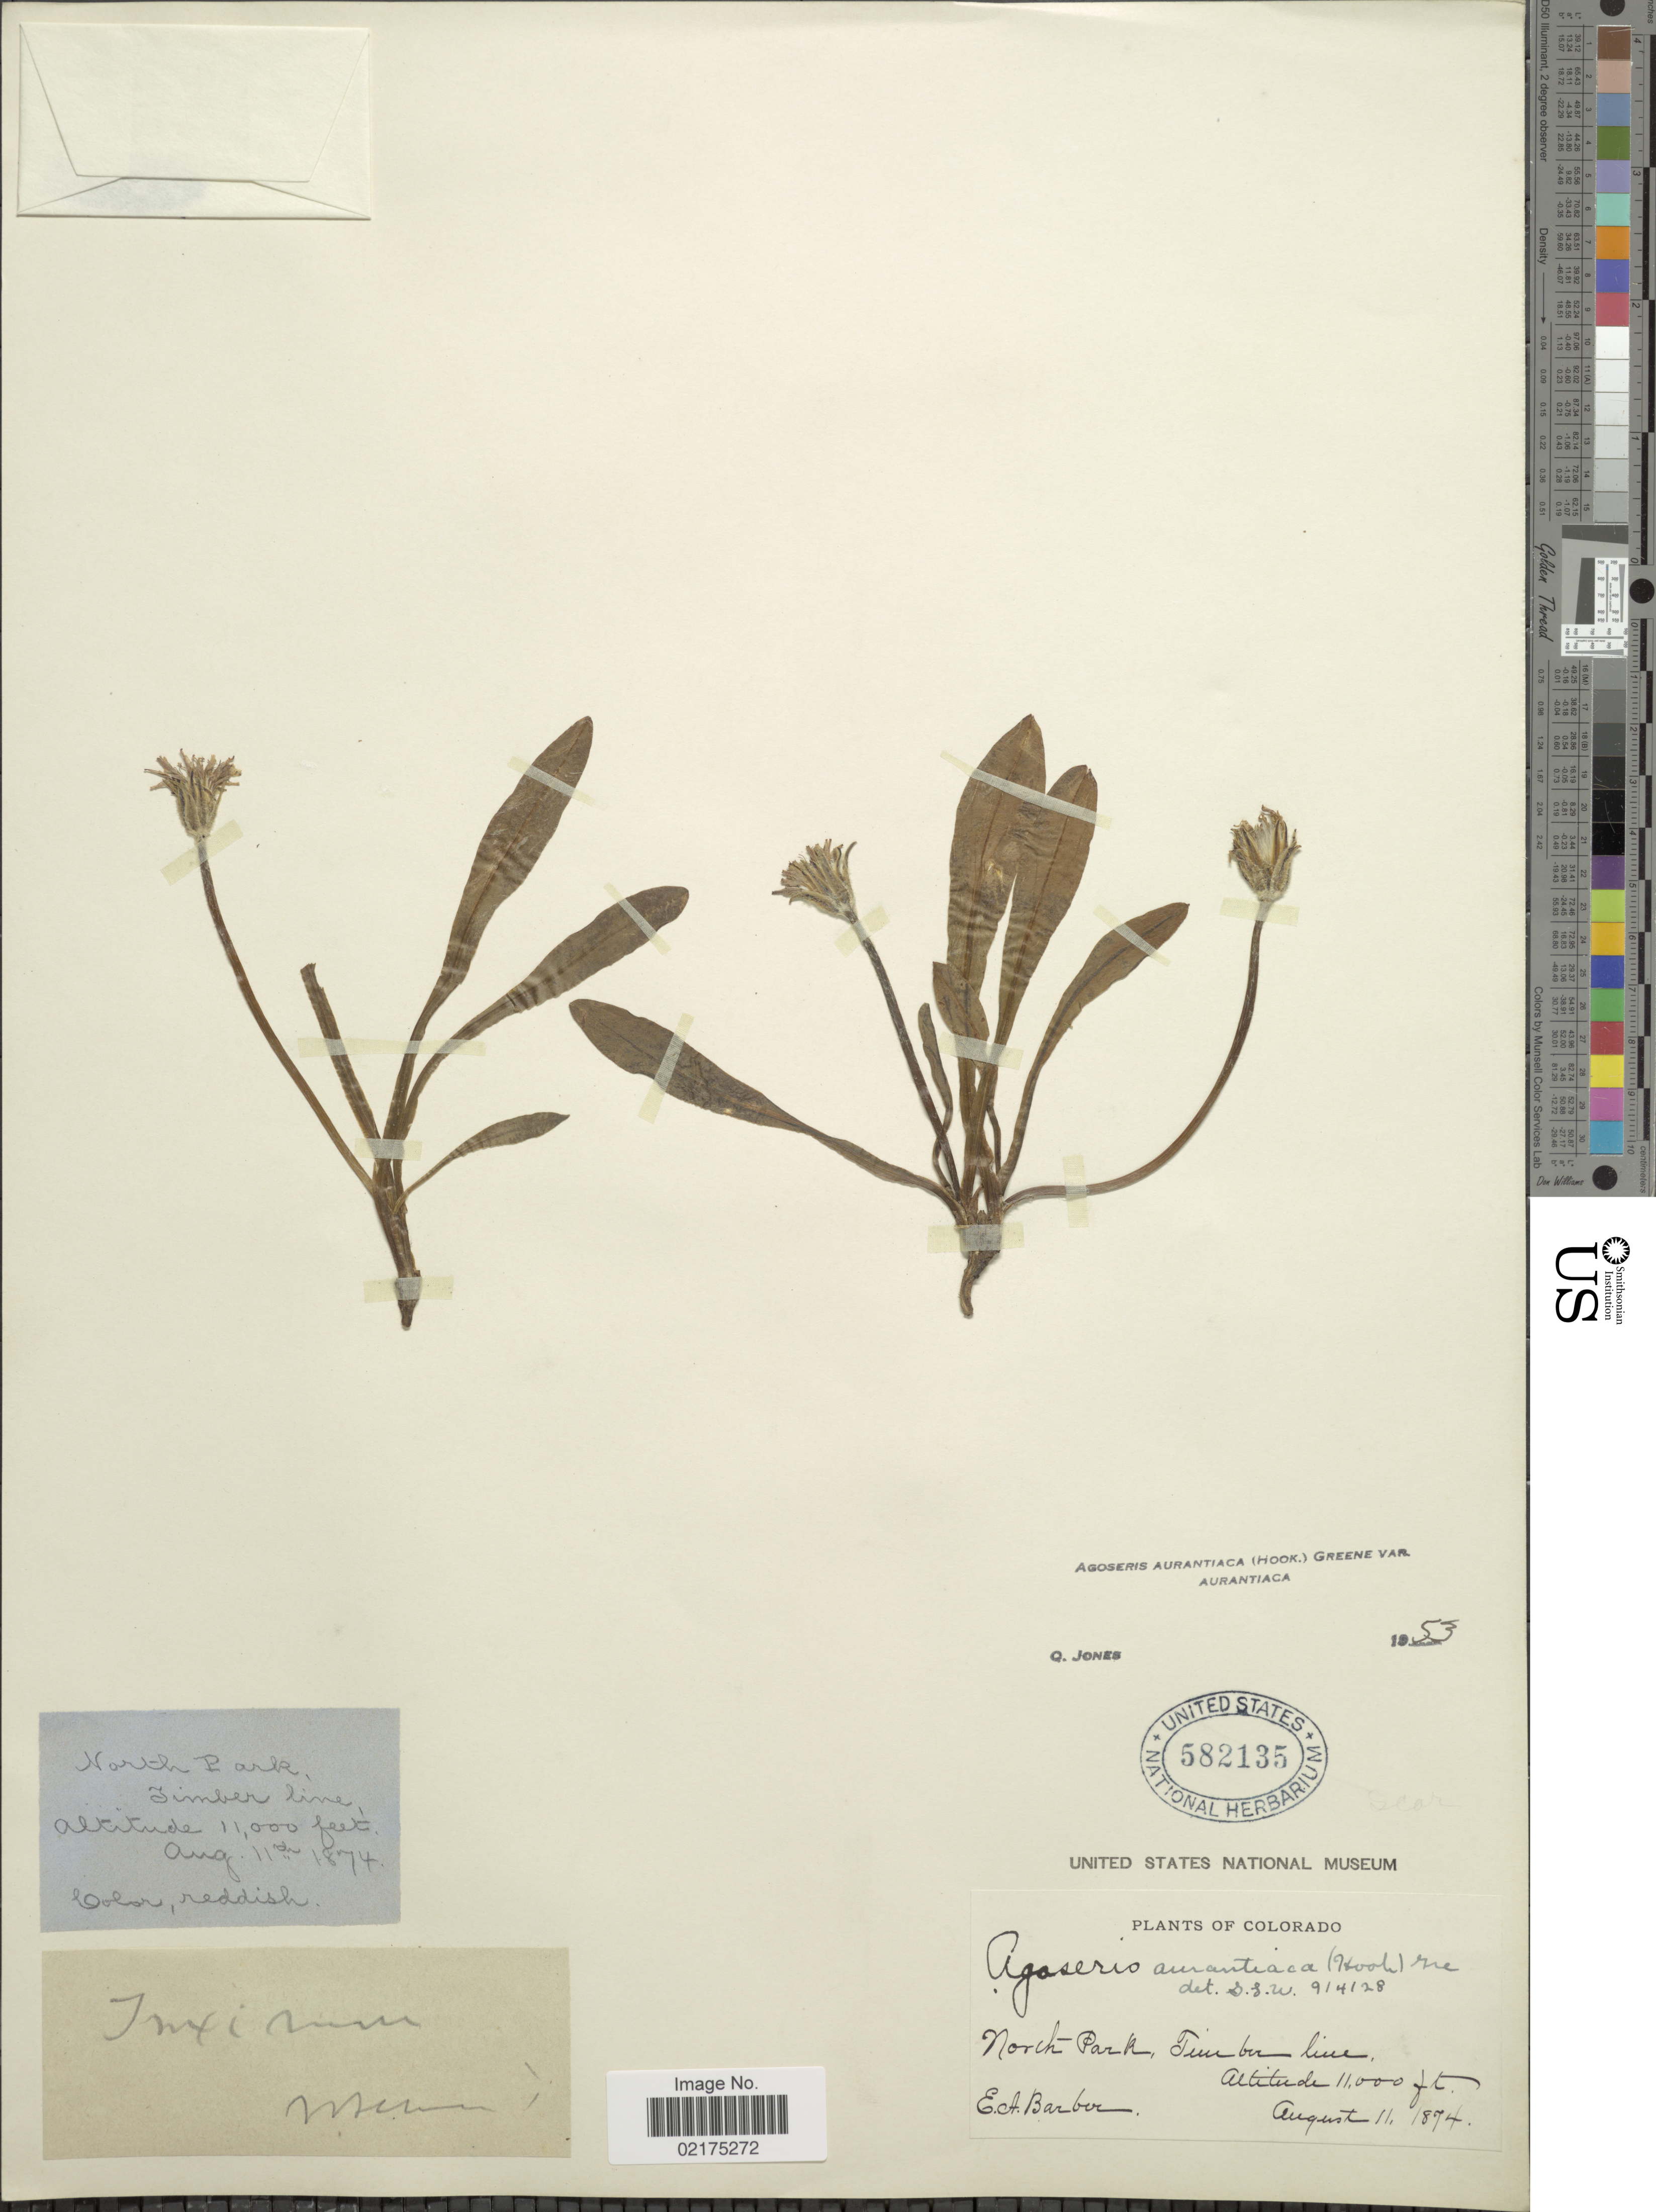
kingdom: Plantae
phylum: Tracheophyta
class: Magnoliopsida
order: Asterales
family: Asteraceae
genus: Agoseris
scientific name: Agoseris aurantiaca var. aurantiaca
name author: (Hook.) Greene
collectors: E. Barber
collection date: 1874-08-11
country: United States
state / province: Colorado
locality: North Park, Timberline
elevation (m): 3353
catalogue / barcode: US 582135